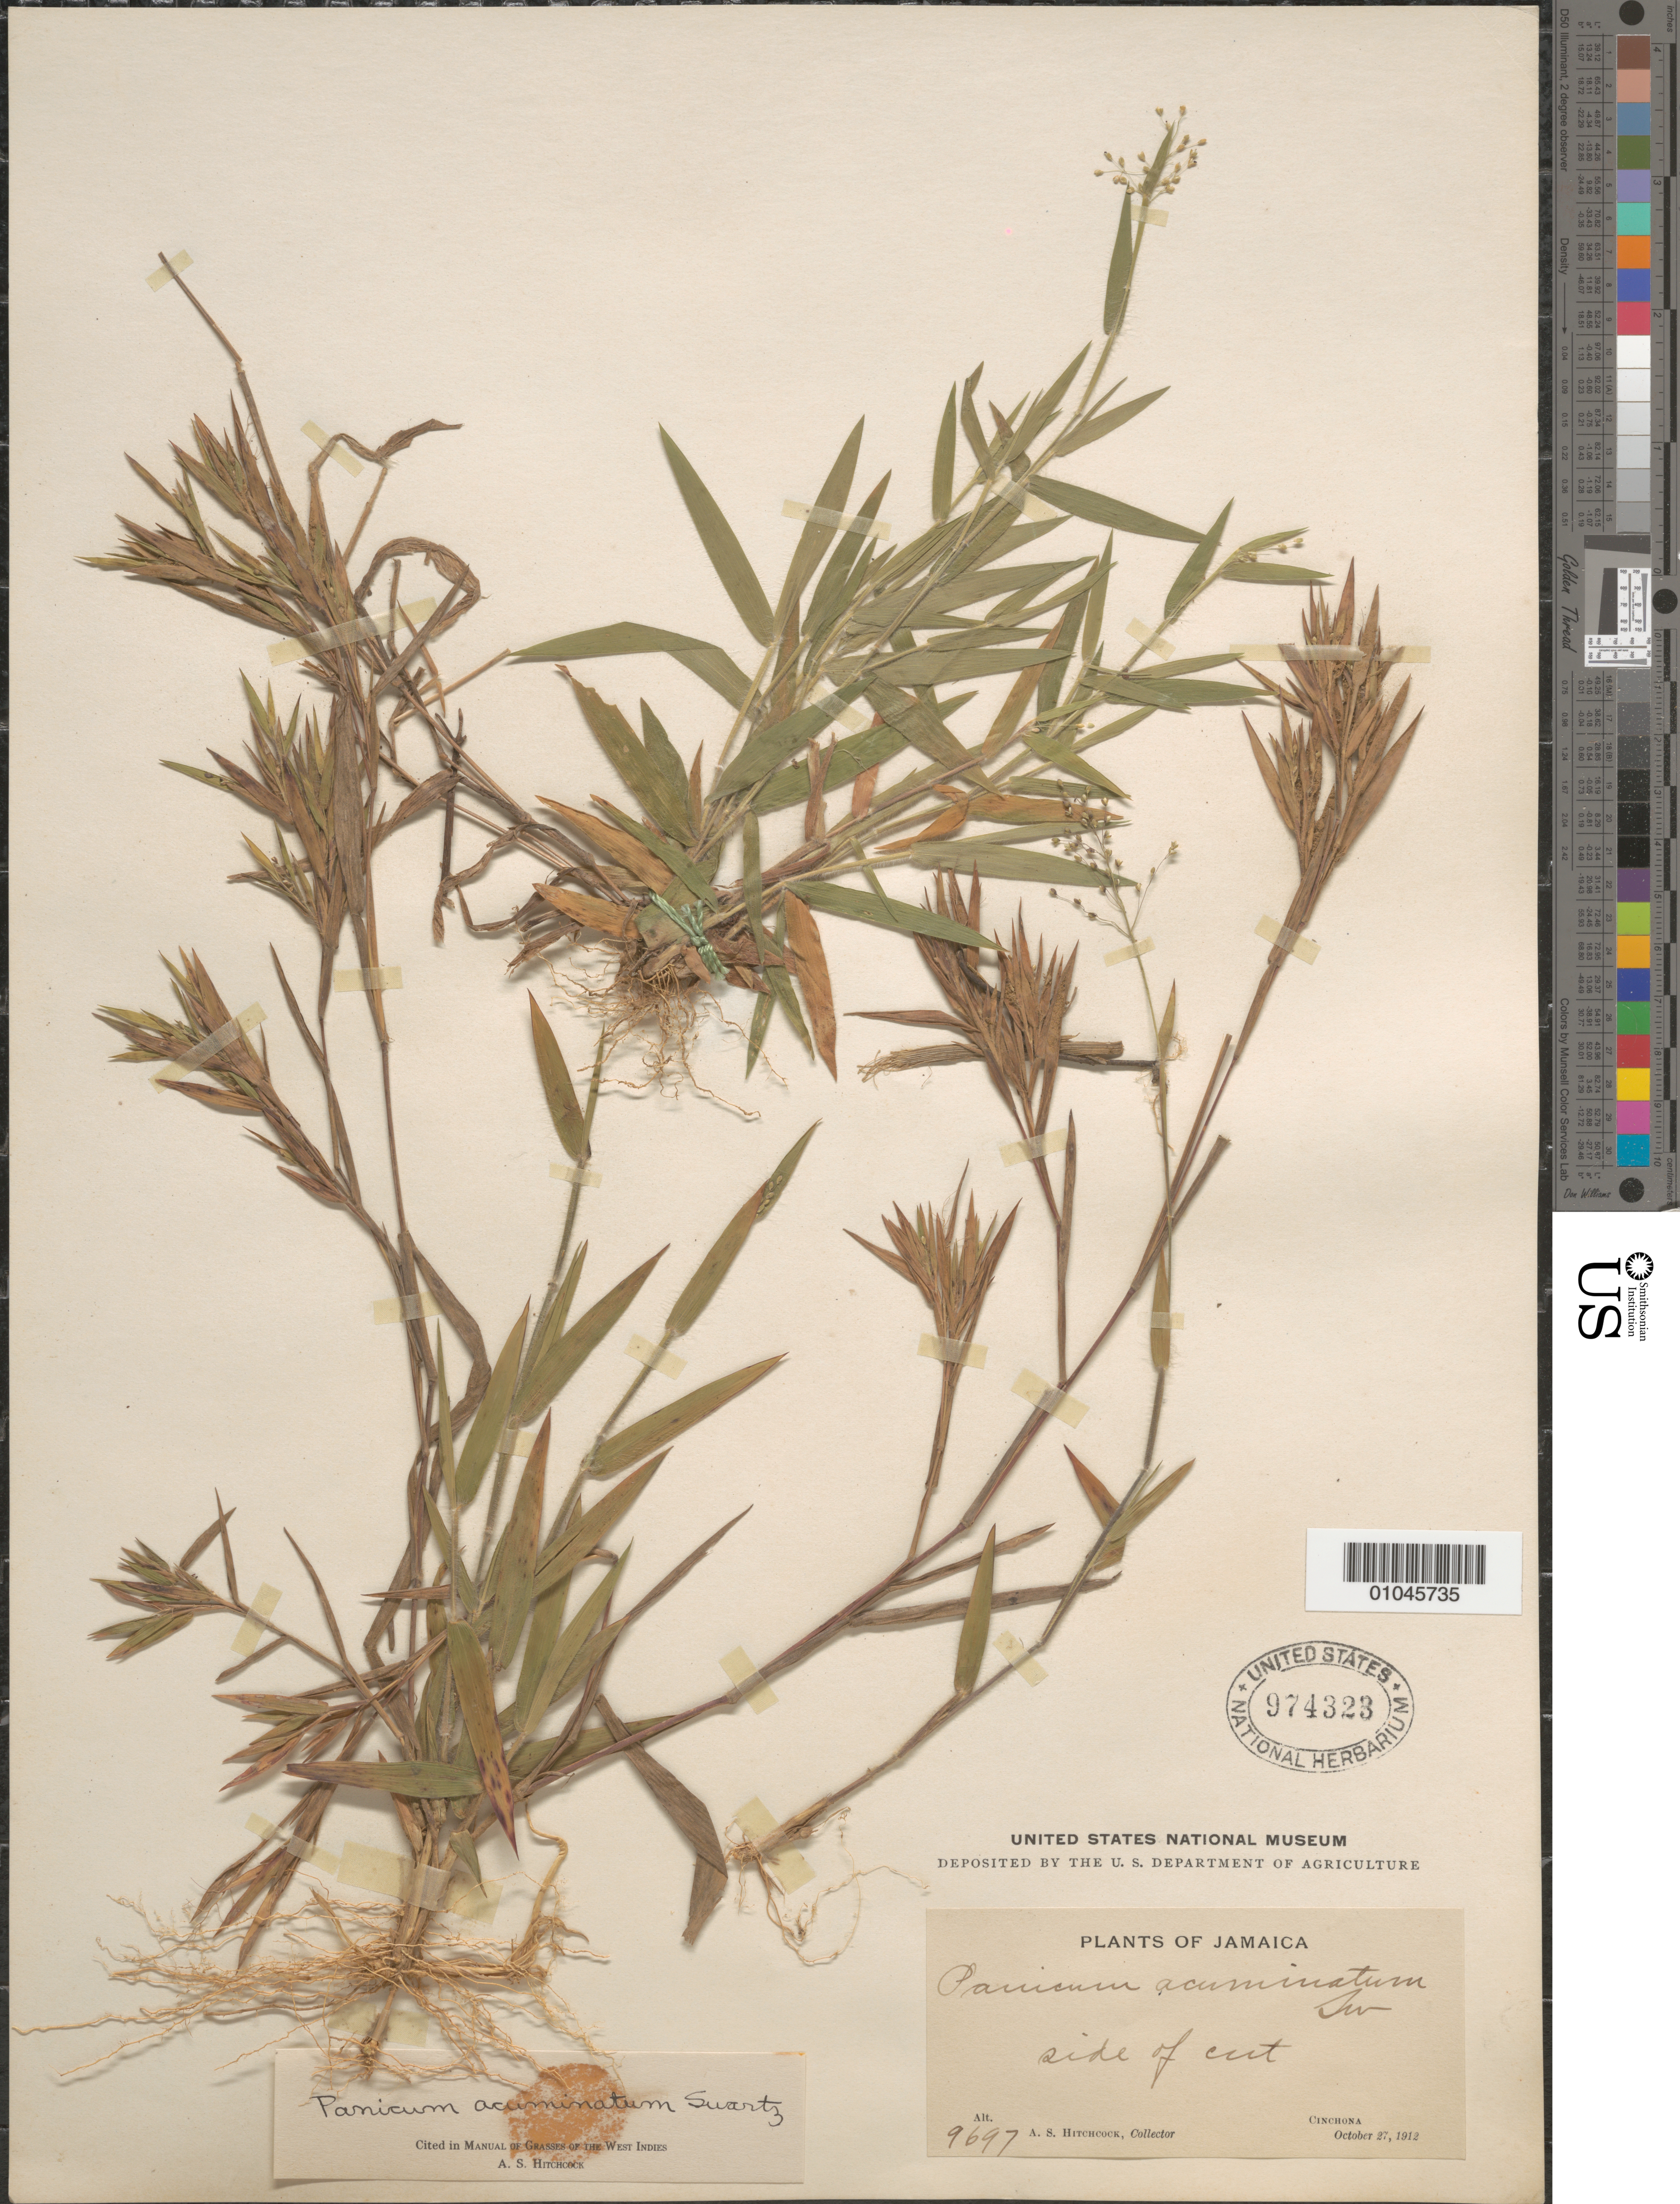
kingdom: Plantae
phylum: Tracheophyta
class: Liliopsida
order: Poales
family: Poaceae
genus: Panicum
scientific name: Panicum aciculare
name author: Desv. ex Poir.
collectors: A. S. Hitchcock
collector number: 9697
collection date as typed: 27 Oct 1912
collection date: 1912-10-27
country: Jamaica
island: Jamaica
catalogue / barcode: US 974323